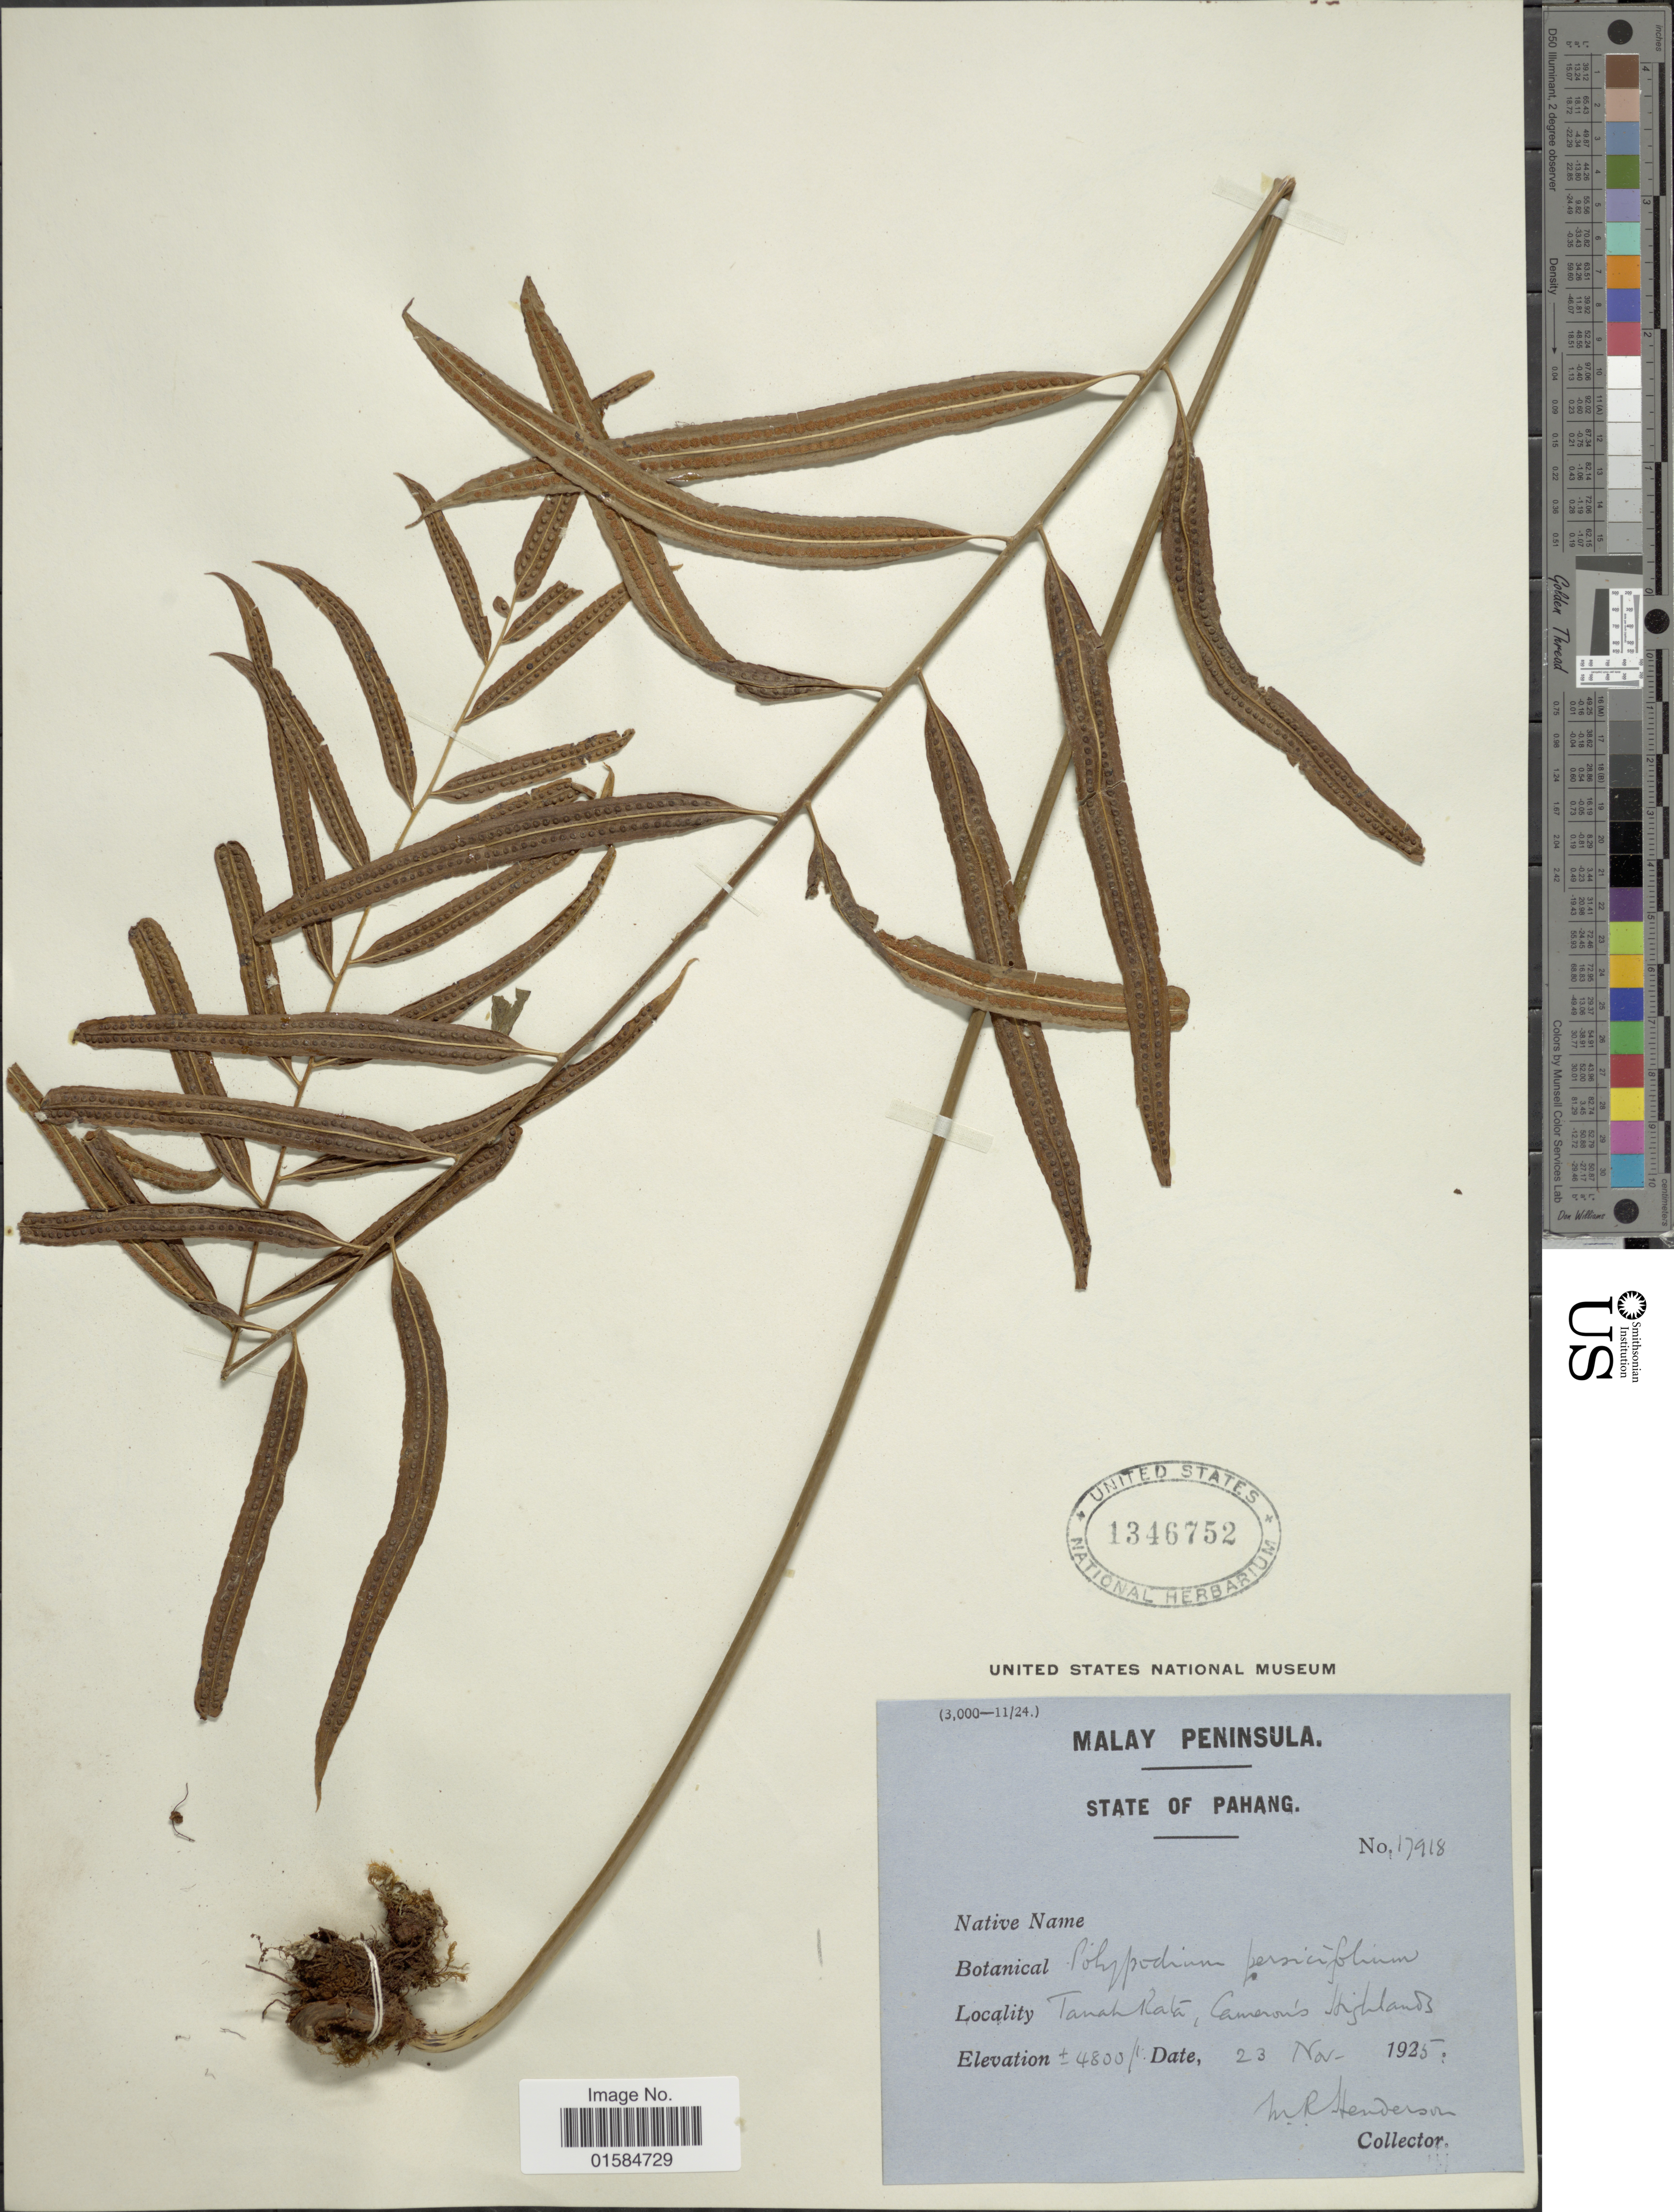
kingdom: Plantae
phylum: Tracheophyta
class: Polypodiopsida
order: Polypodiales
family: Polypodiaceae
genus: Goniophlebium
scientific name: Goniophlebium persicifolium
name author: (Desv.) Bedd.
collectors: M. Henderson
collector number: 17918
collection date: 1925-11-23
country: Malaysia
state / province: Pahang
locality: Malay Peninsula, State of Pahang, TanahRata, Cameron's Highlands [interpreted]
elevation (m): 1463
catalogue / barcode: US 1346752